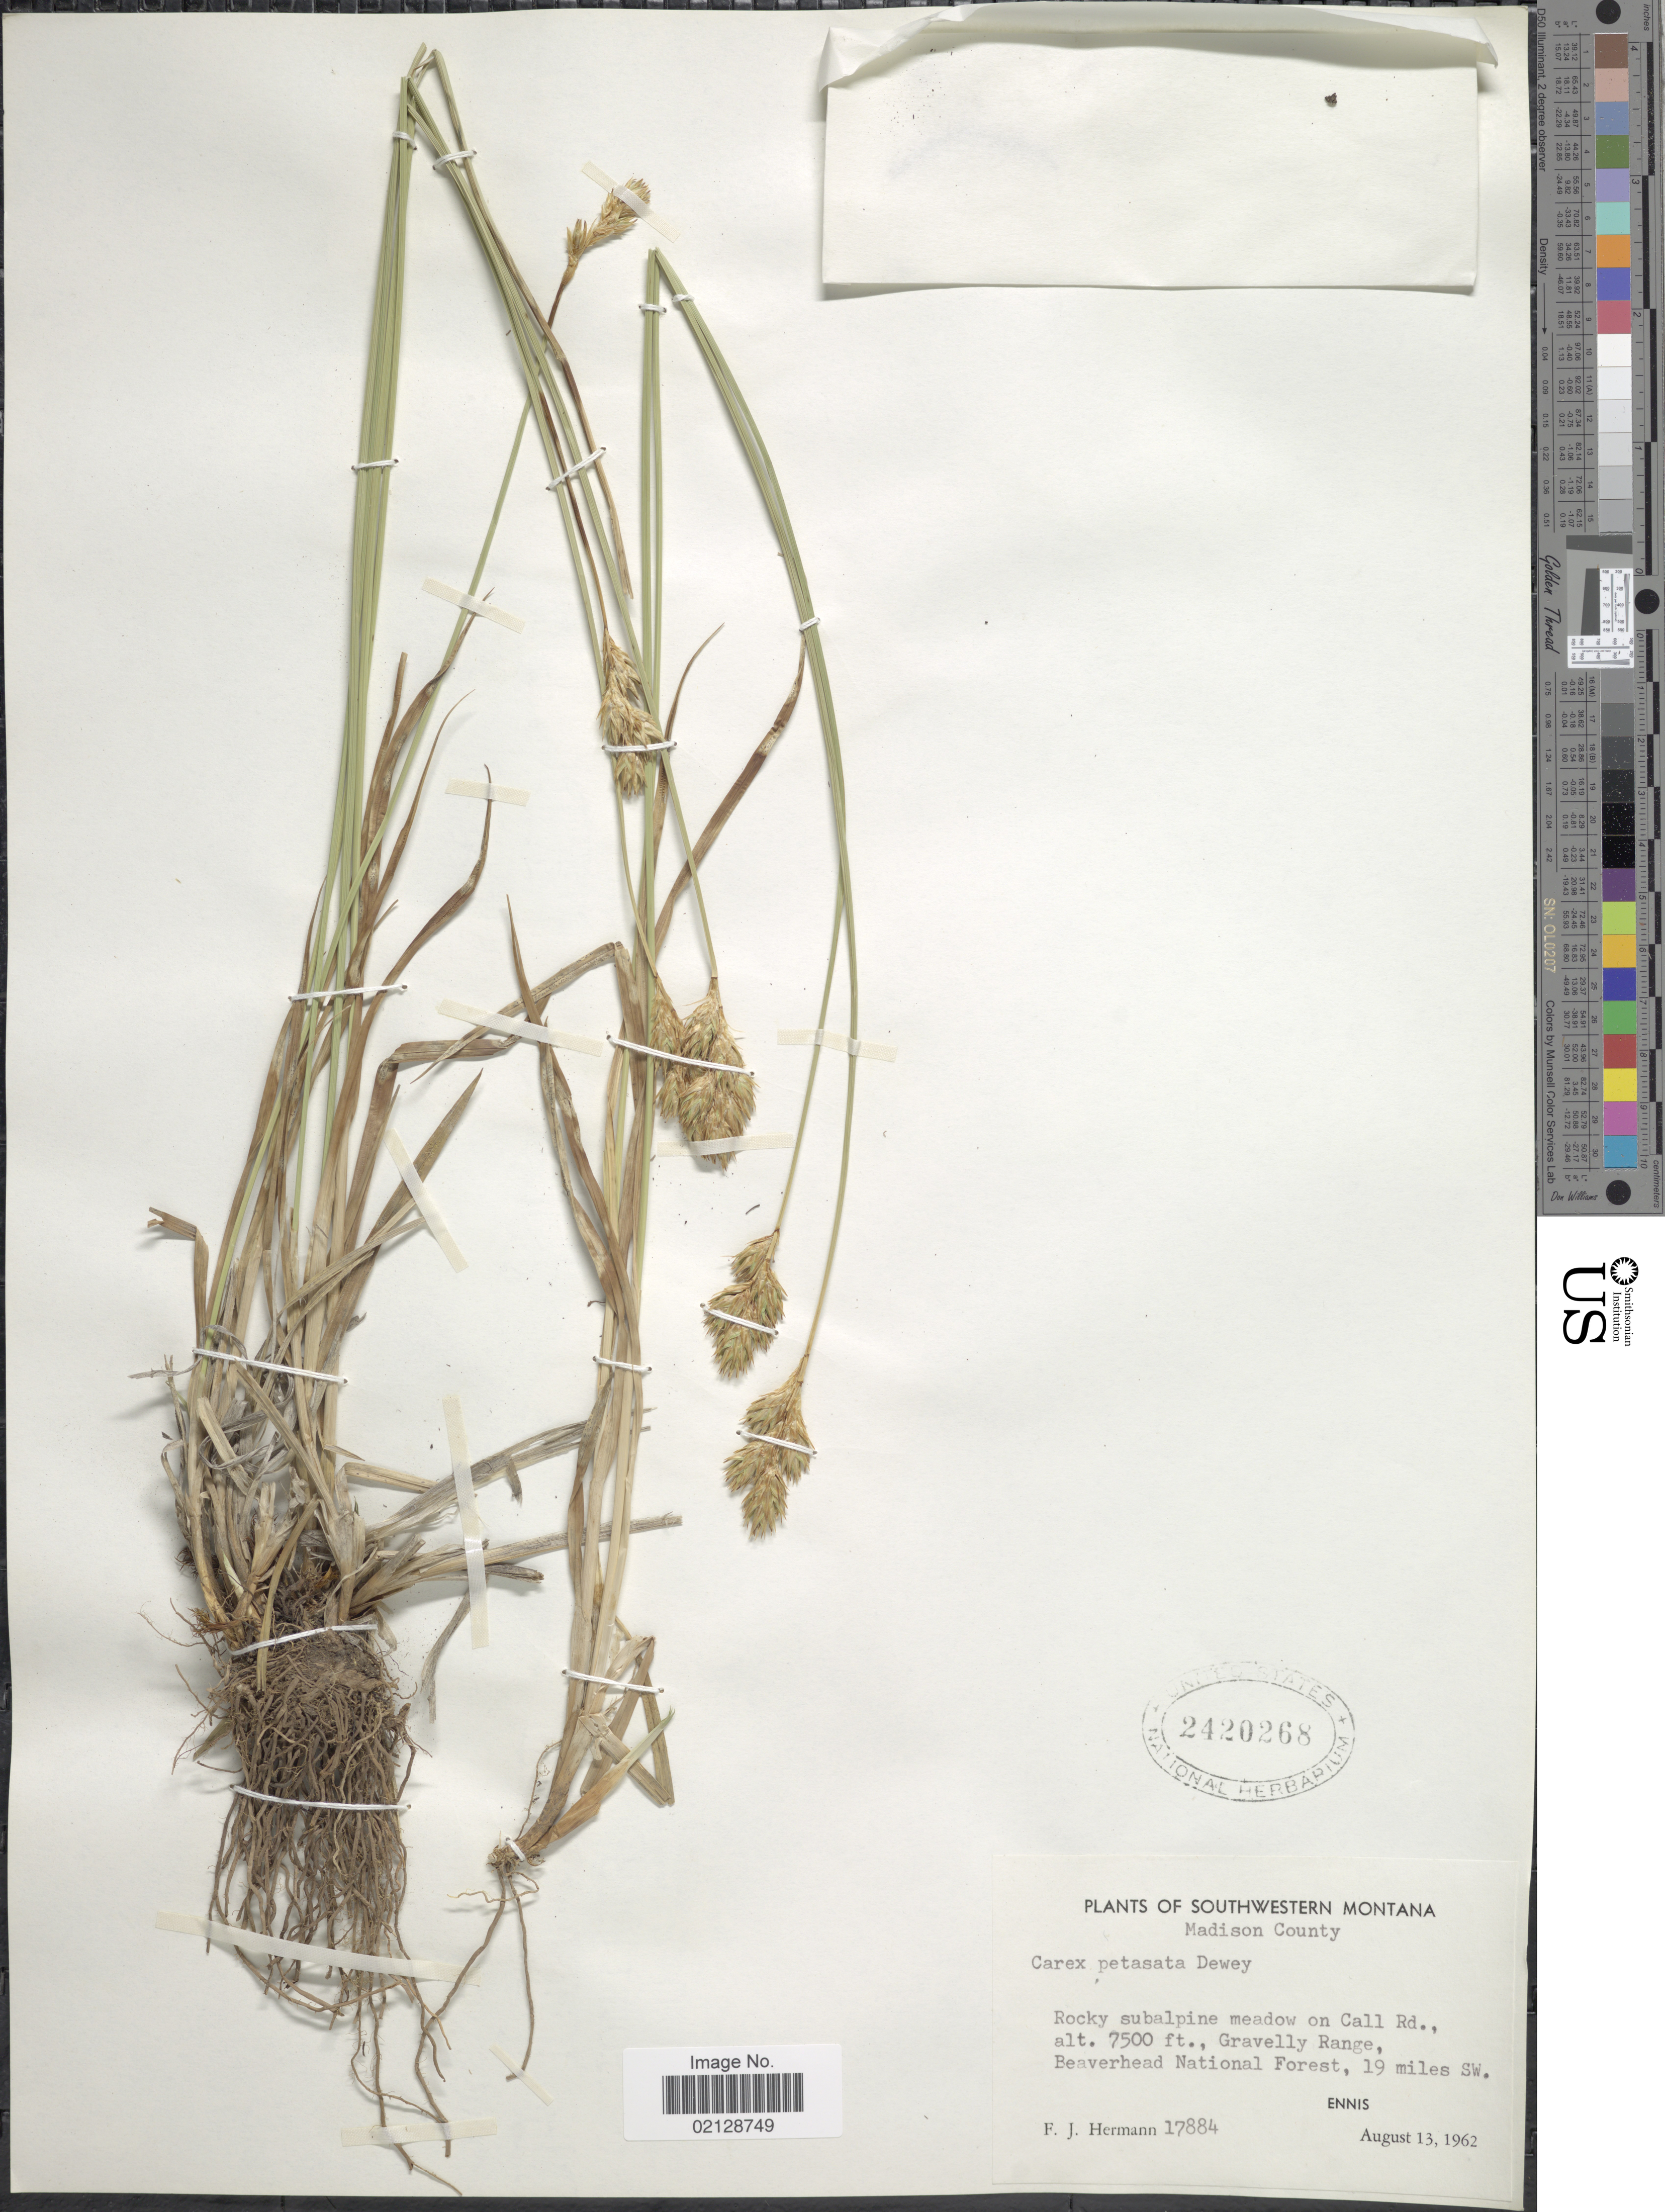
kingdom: Plantae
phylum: Tracheophyta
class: Liliopsida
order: Poales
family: Cyperaceae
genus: Carex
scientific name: Carex petasata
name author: Dewey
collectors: F. J. Hermann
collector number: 17884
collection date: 1962-08-13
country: United States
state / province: Montana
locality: Southwestern Montana, Madison County, Rocky subalpine meadow on Call Rd., Gravelly Range, Beaverhead National Forest. 19 miles SW, Ennis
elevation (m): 2286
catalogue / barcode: US 2420268